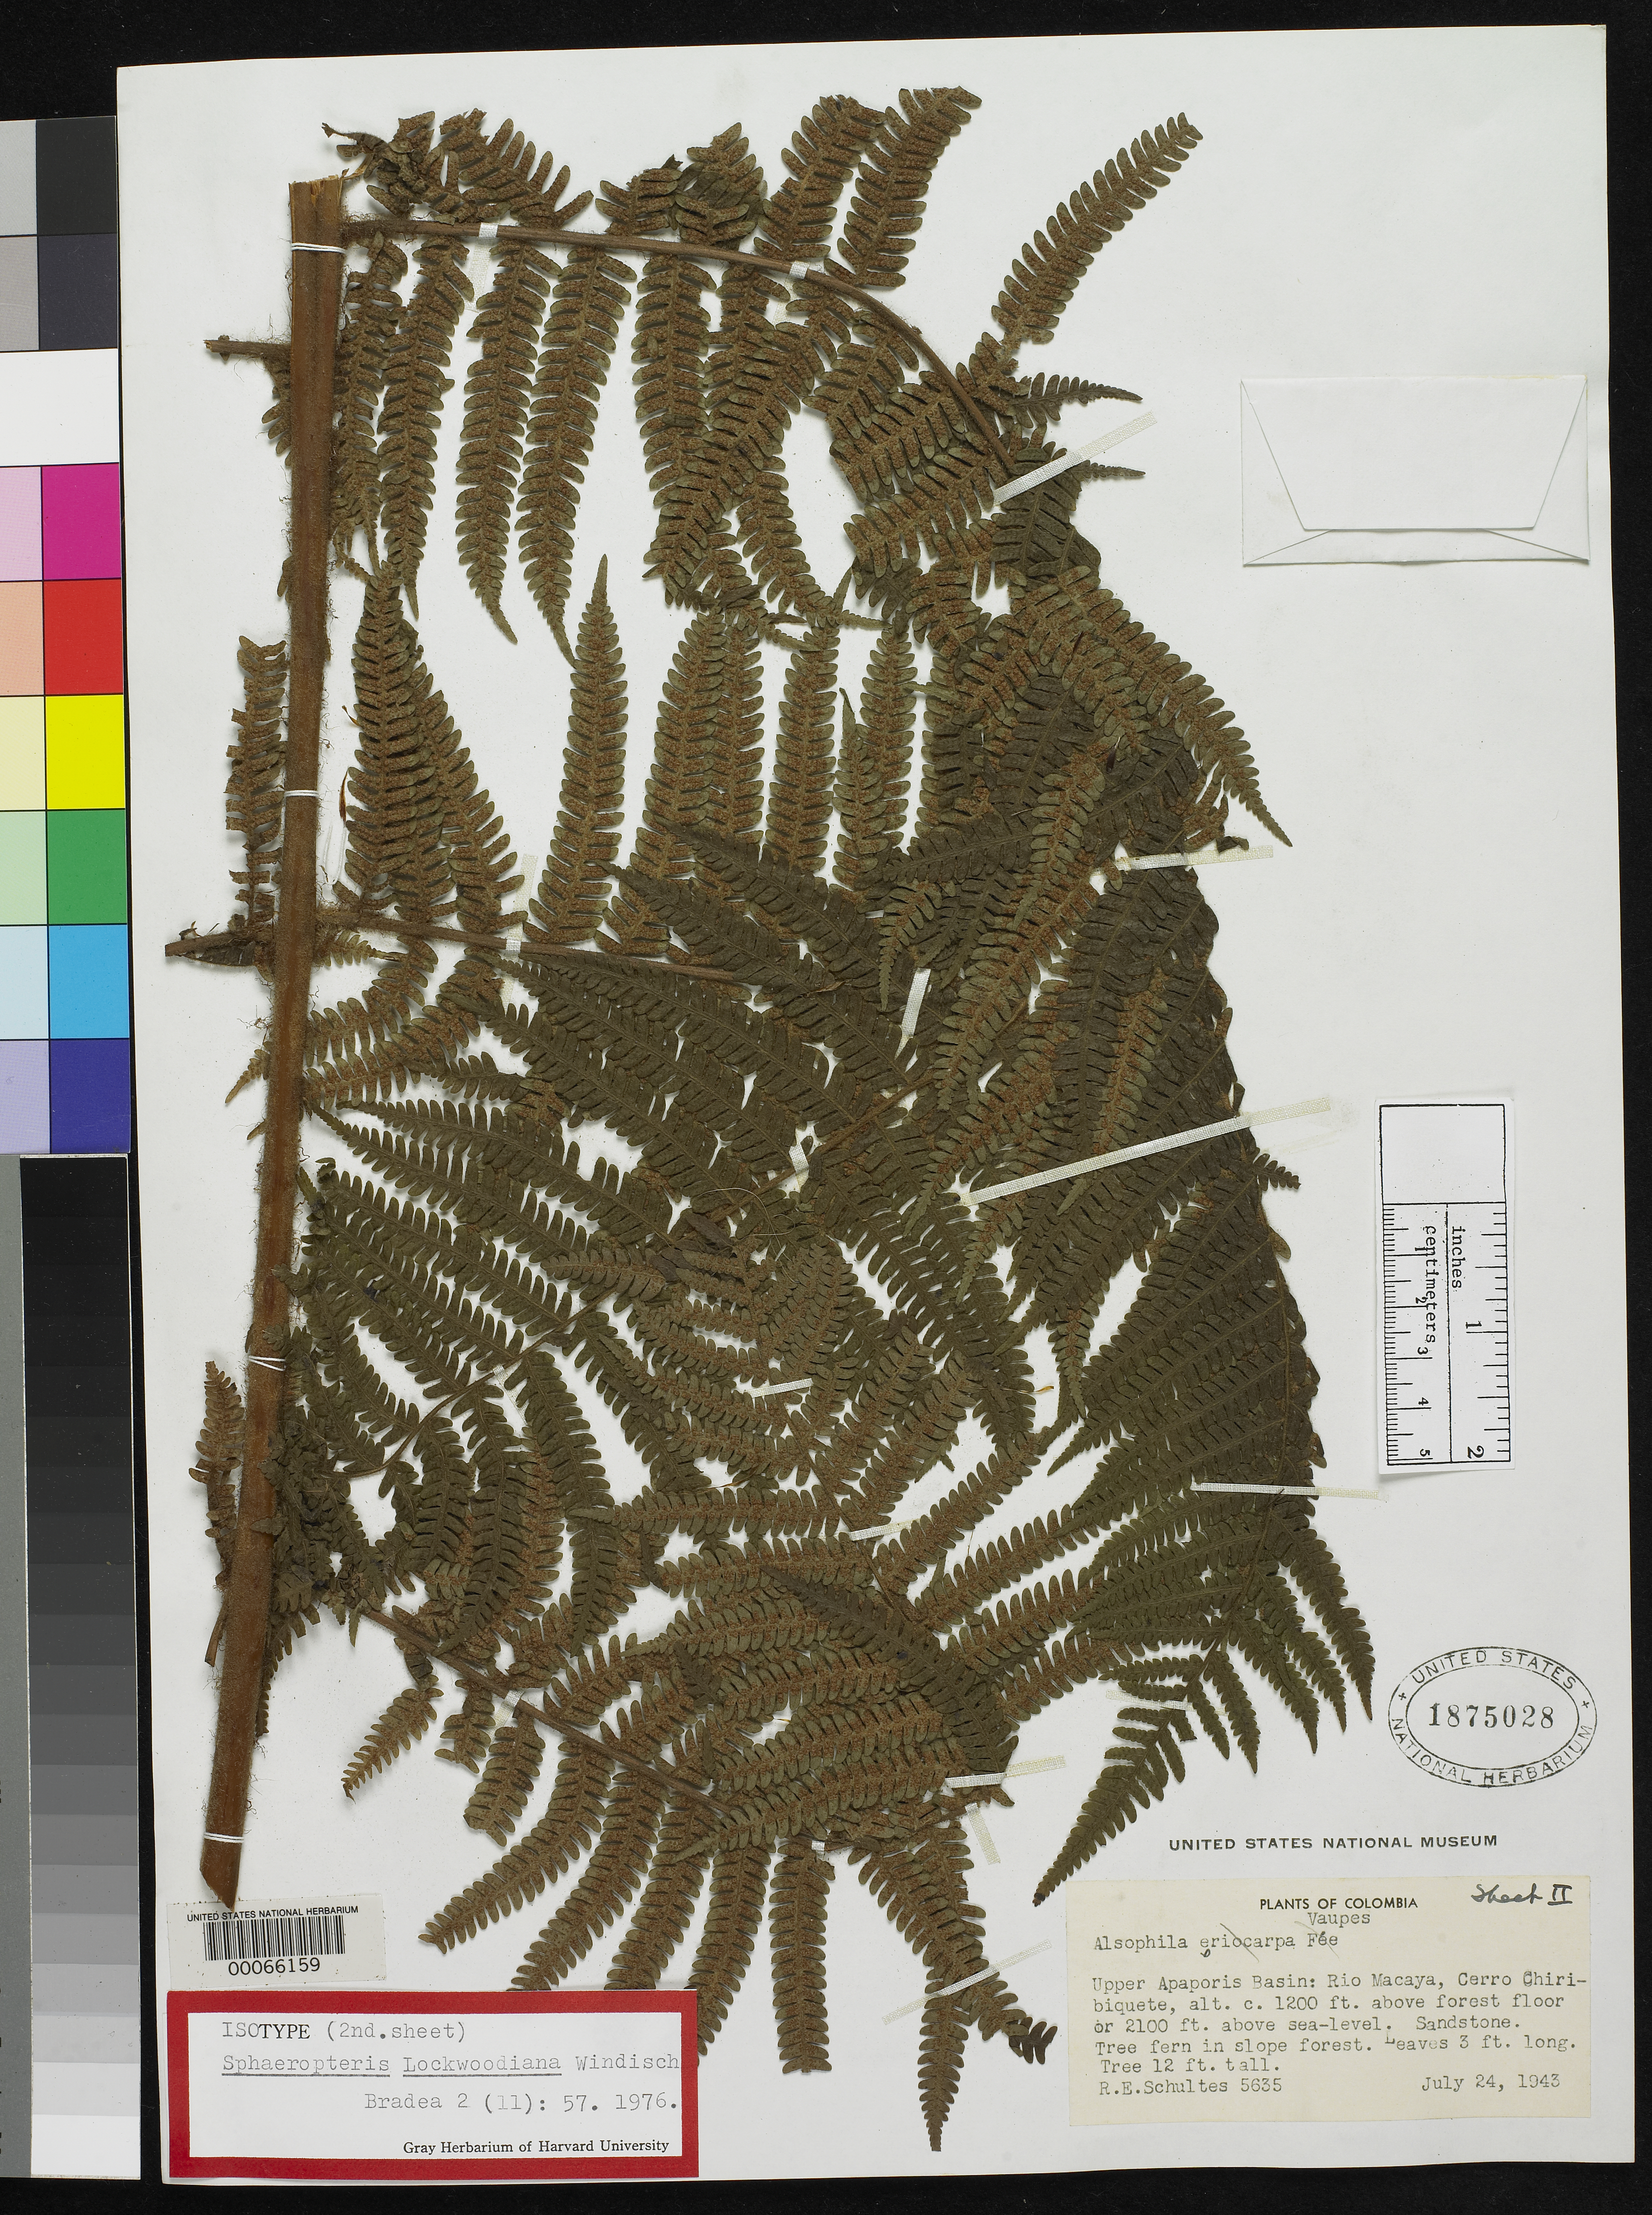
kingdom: Plantae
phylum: Tracheophyta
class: Polypodiopsida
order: Cyatheales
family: Cyatheaceae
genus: Sphaeropteris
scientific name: Sphaeropteris lockwoodiana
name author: P.G. Windisch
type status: Isotype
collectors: R. E. Schultes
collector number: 5635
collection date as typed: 24 Jul 1943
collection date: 1943-07-24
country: Colombia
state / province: Vaupés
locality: Upper Apaporis Basin, Rio Macaya, Cerro Chiribiquete.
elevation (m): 640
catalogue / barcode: US 1875028